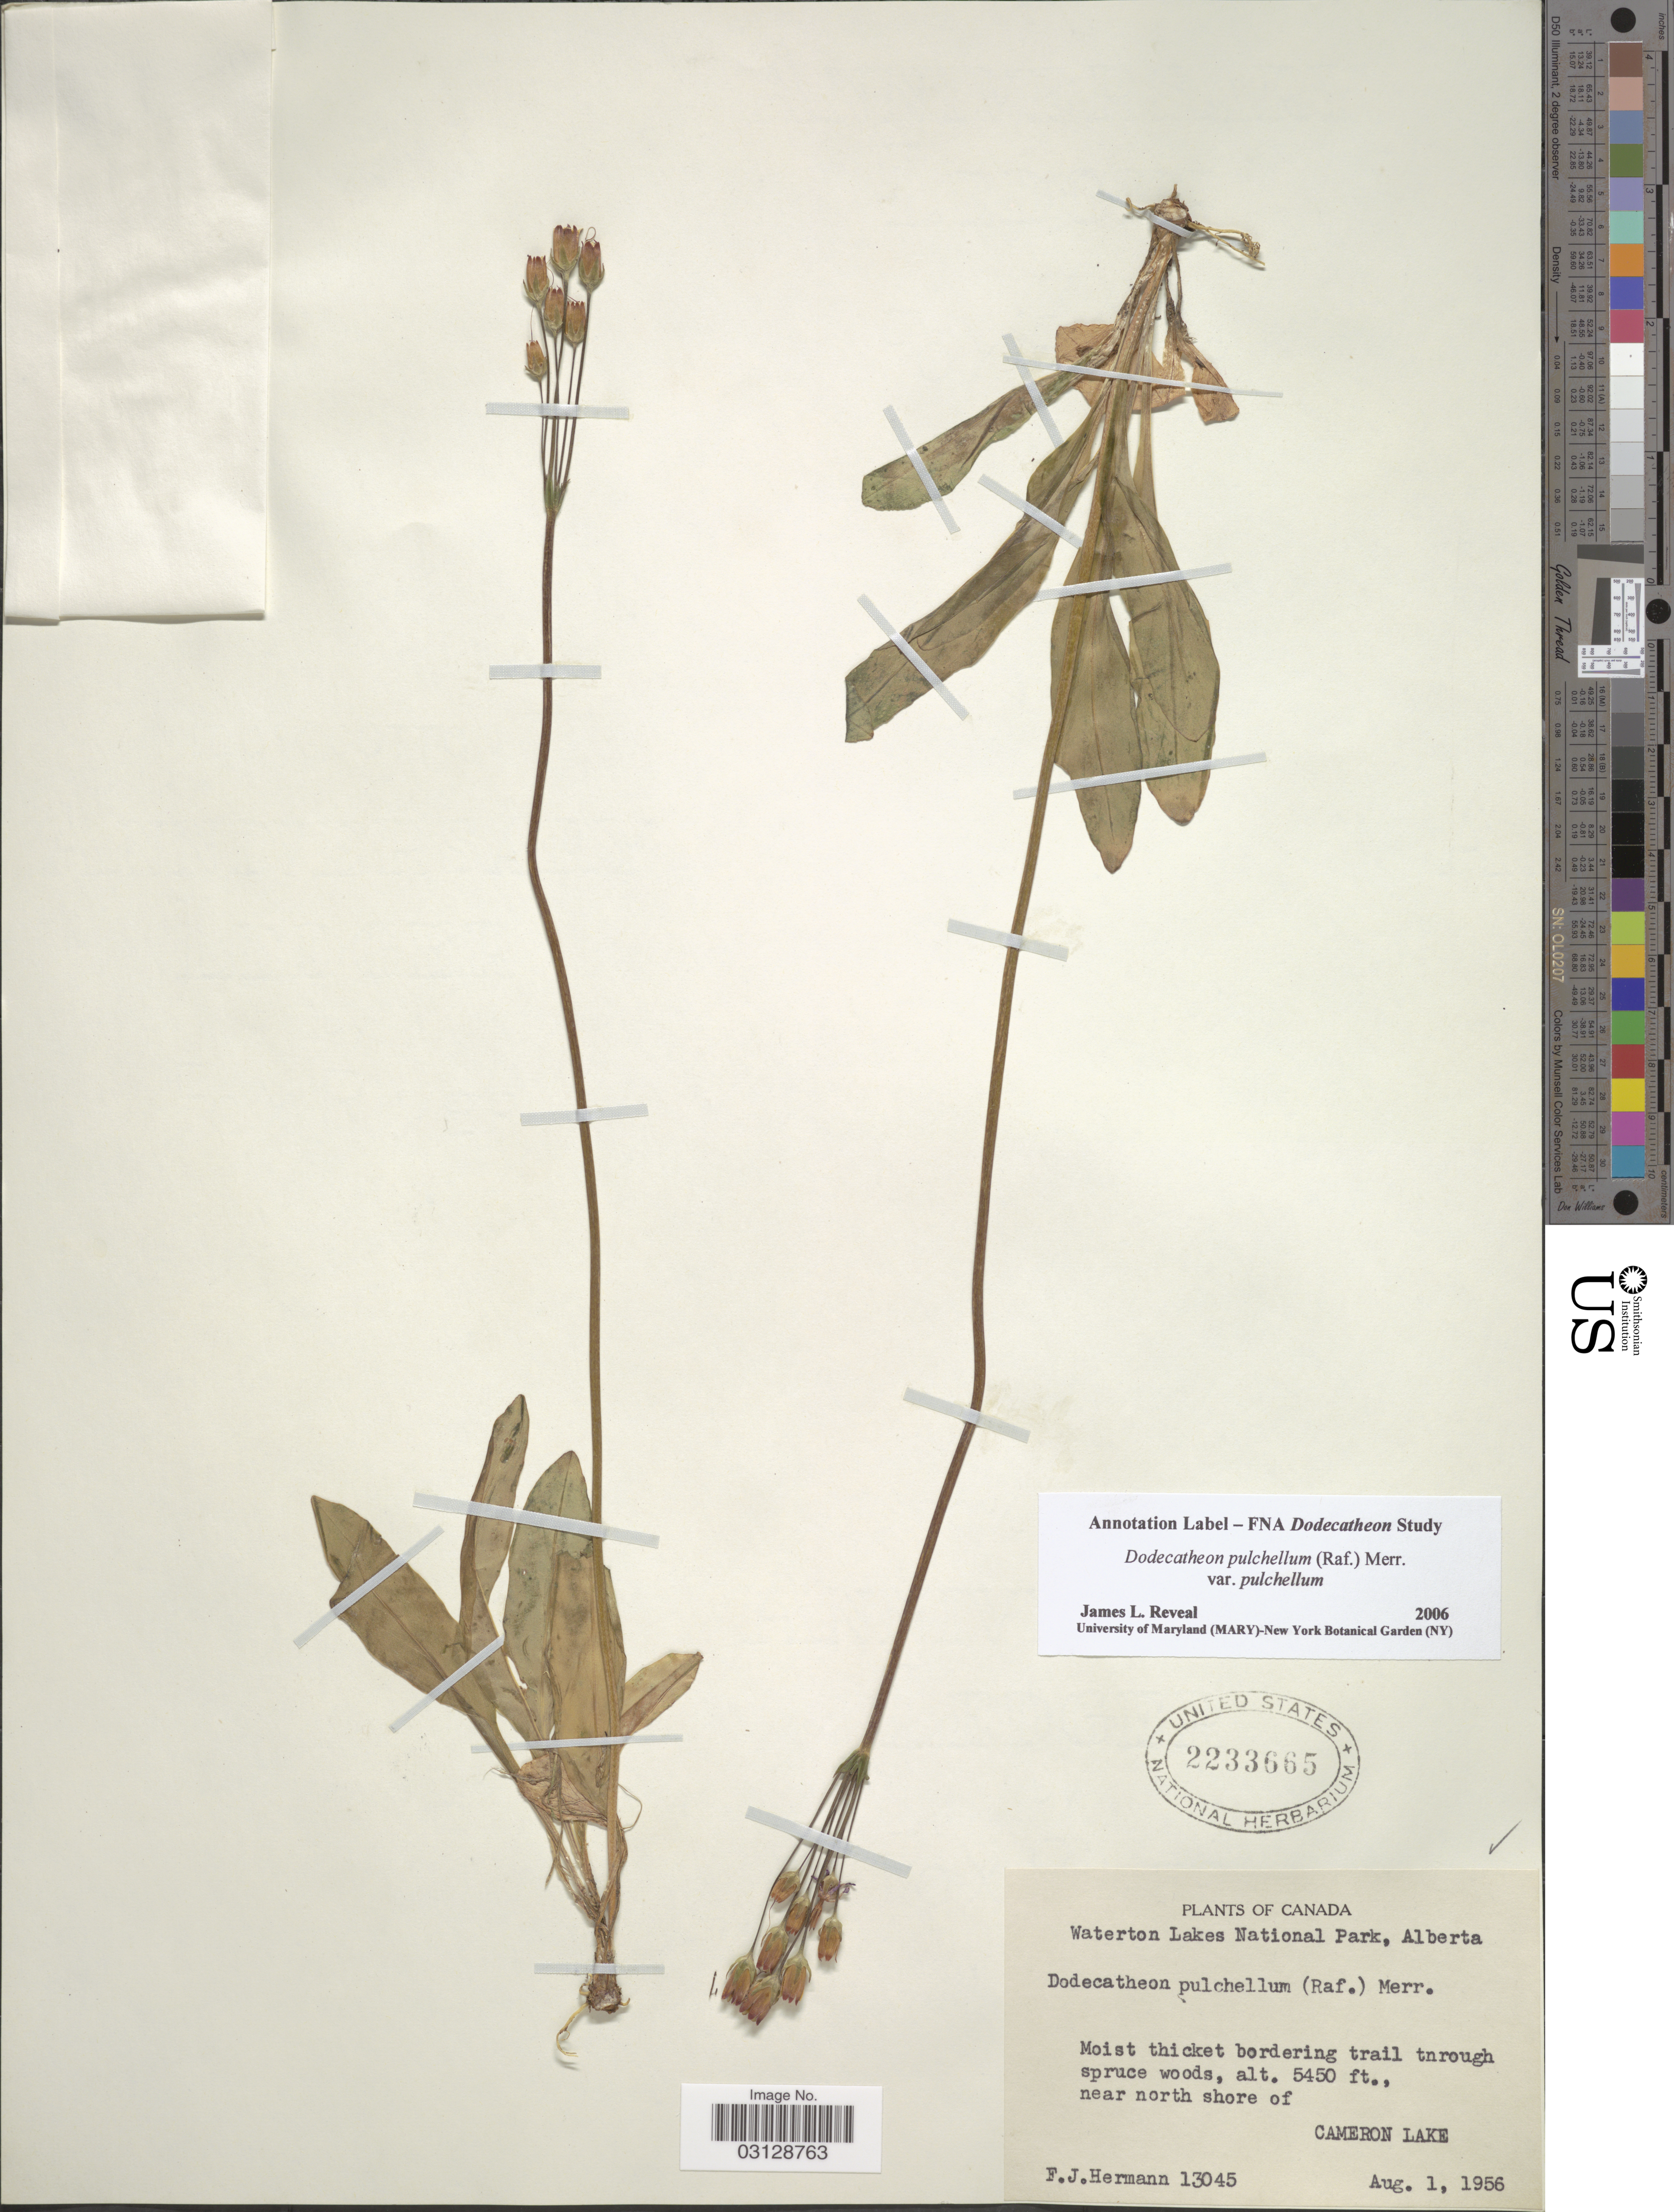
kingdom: Plantae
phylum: Tracheophyta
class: Magnoliopsida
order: Ericales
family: Primulaceae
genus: Dodecatheon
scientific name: Dodecatheon pulchellum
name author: (Raf.) Merr.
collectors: F. J. Hermann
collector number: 13045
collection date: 1956-08-01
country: Canada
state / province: Alberta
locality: Waterton Lakes National Park, near north shore of Cameron Lake.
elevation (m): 1661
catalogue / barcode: US 2233665